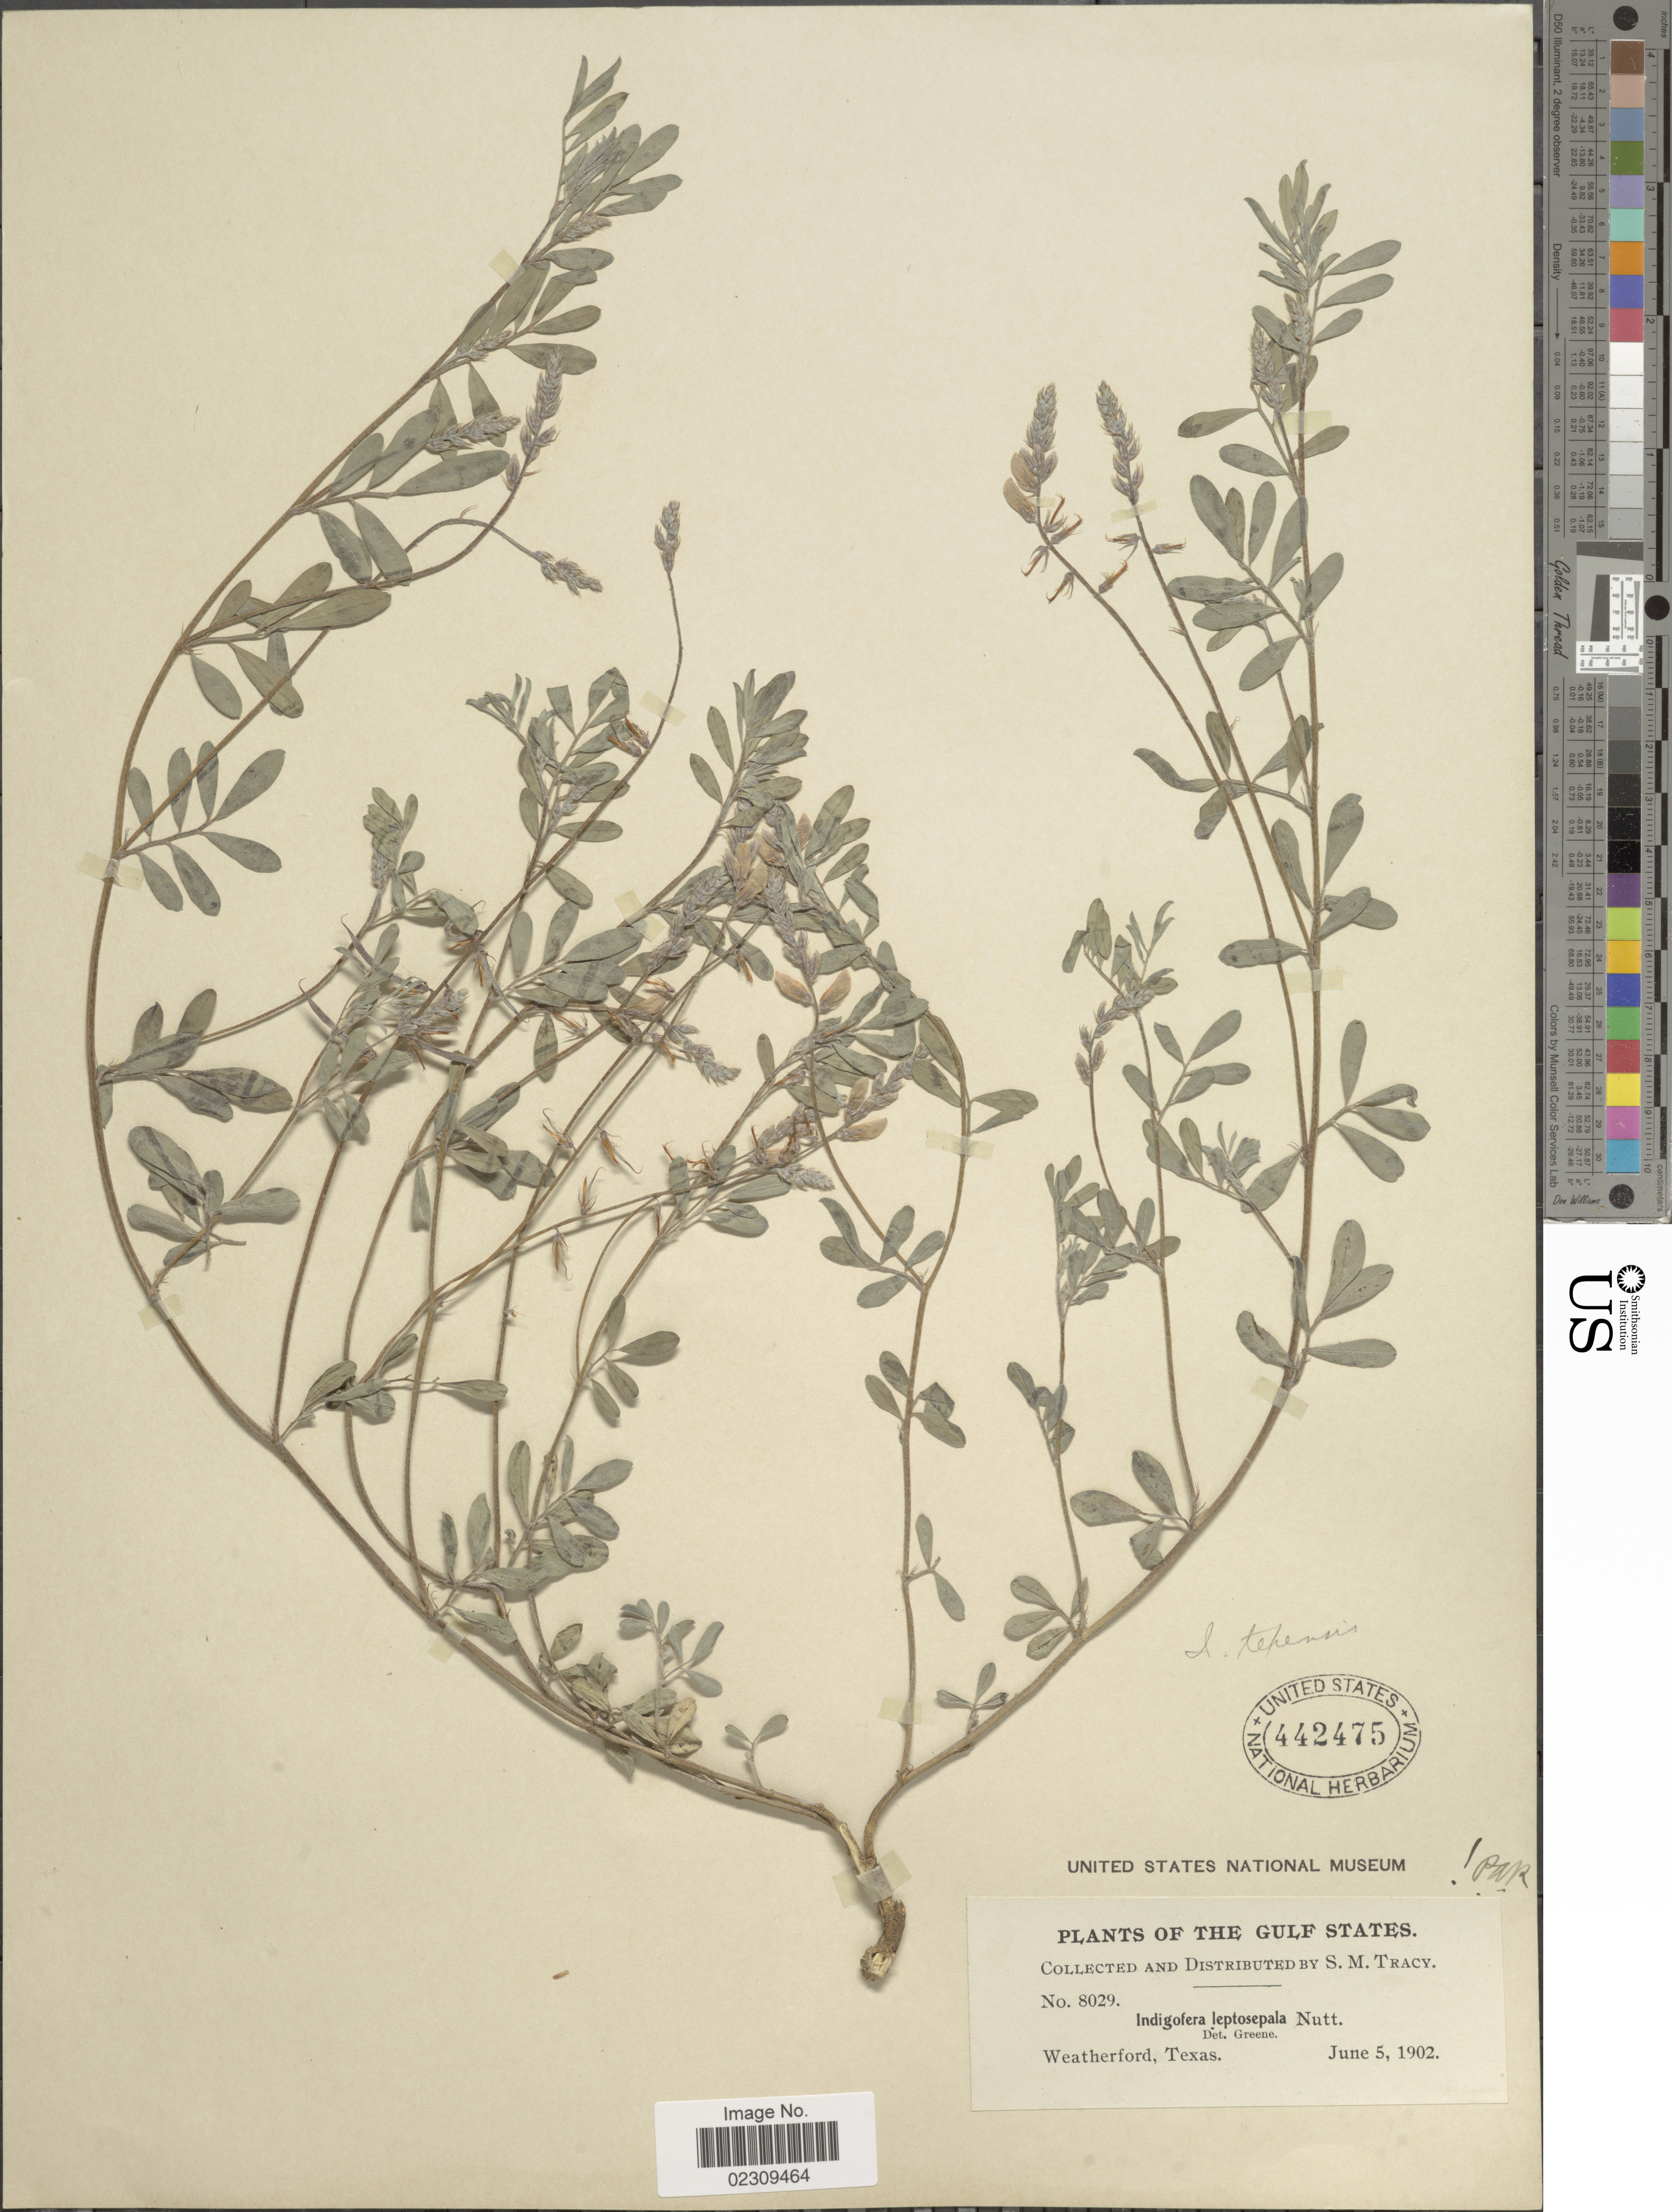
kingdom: Plantae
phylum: Tracheophyta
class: Magnoliopsida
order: Fabales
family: Fabaceae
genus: Indigofera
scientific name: Indigofera leptosepala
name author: Nutt.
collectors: S. M. Tracy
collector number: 8029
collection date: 1902-06-05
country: United States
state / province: Texas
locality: The Gulf States, Weatherford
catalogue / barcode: US 442475